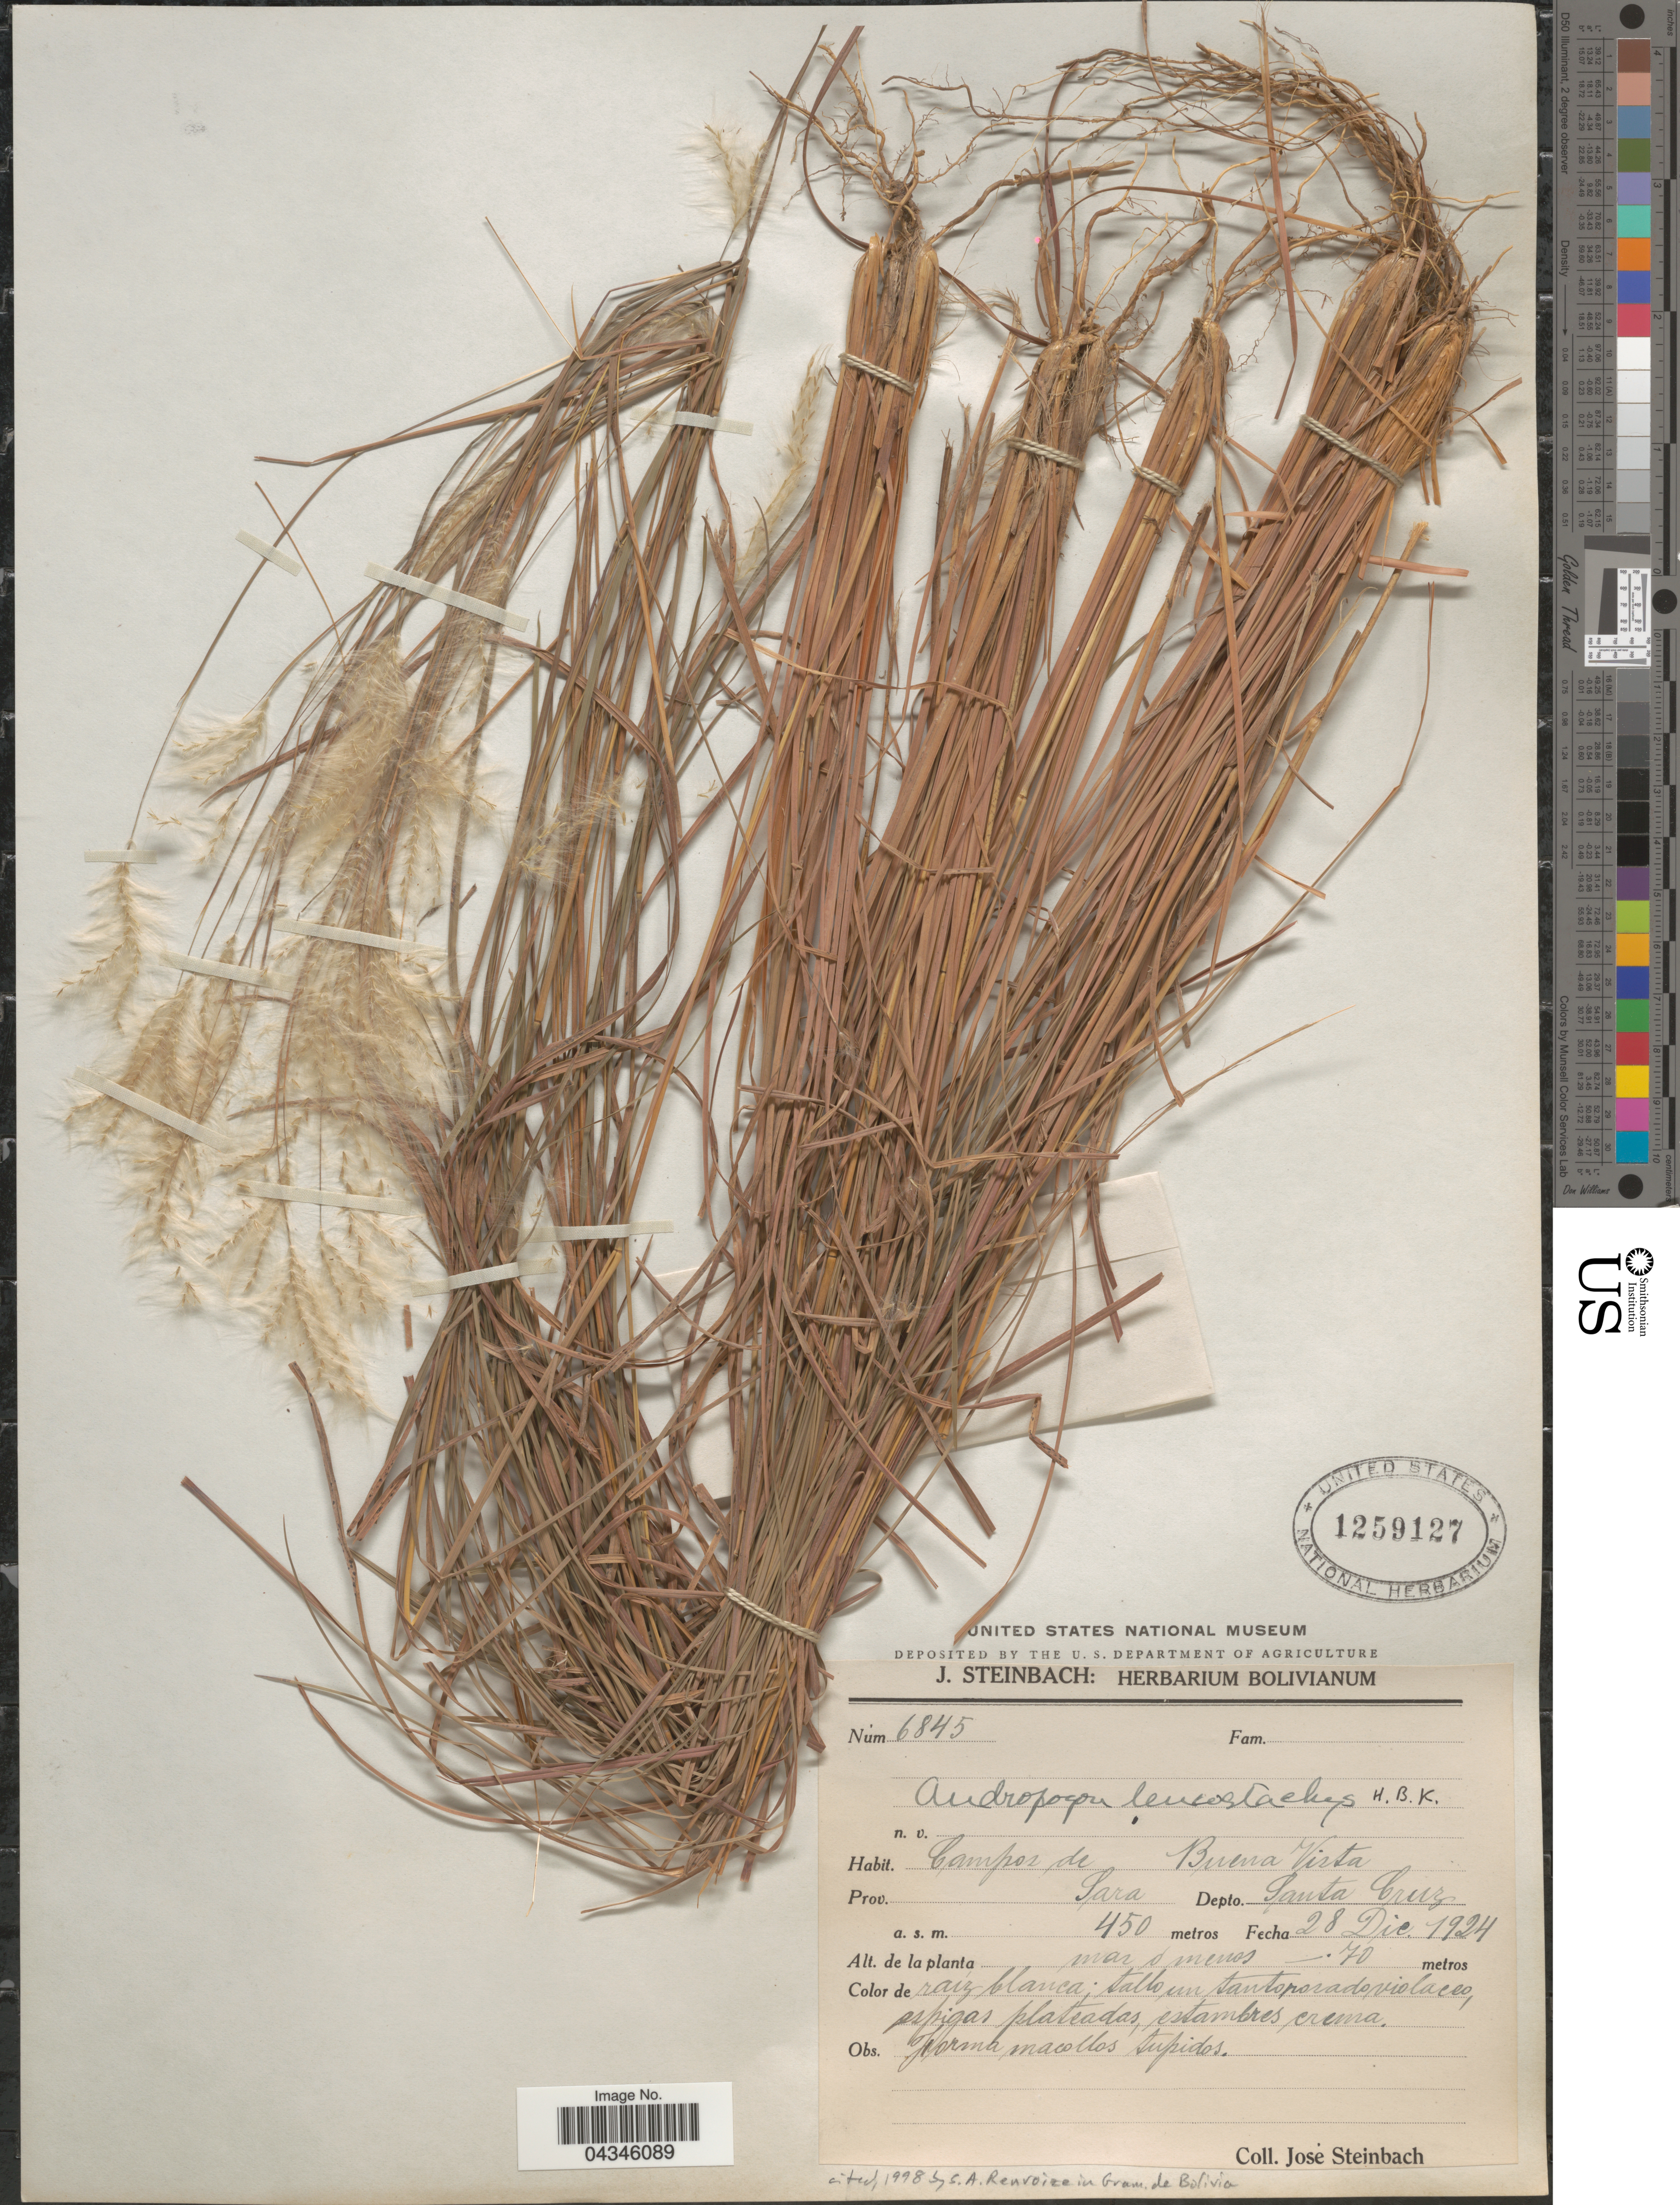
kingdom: Plantae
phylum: Tracheophyta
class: Liliopsida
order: Poales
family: Poaceae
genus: Andropogon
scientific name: Andropogon leucostachyus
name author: Kunth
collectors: J. Steinbach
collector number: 6845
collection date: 1924-12-28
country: Bolivia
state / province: Santa Cruz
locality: Campos de Buena Vista, Prov. Para. Depto. Santa Cruz.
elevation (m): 450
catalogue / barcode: US 1259127